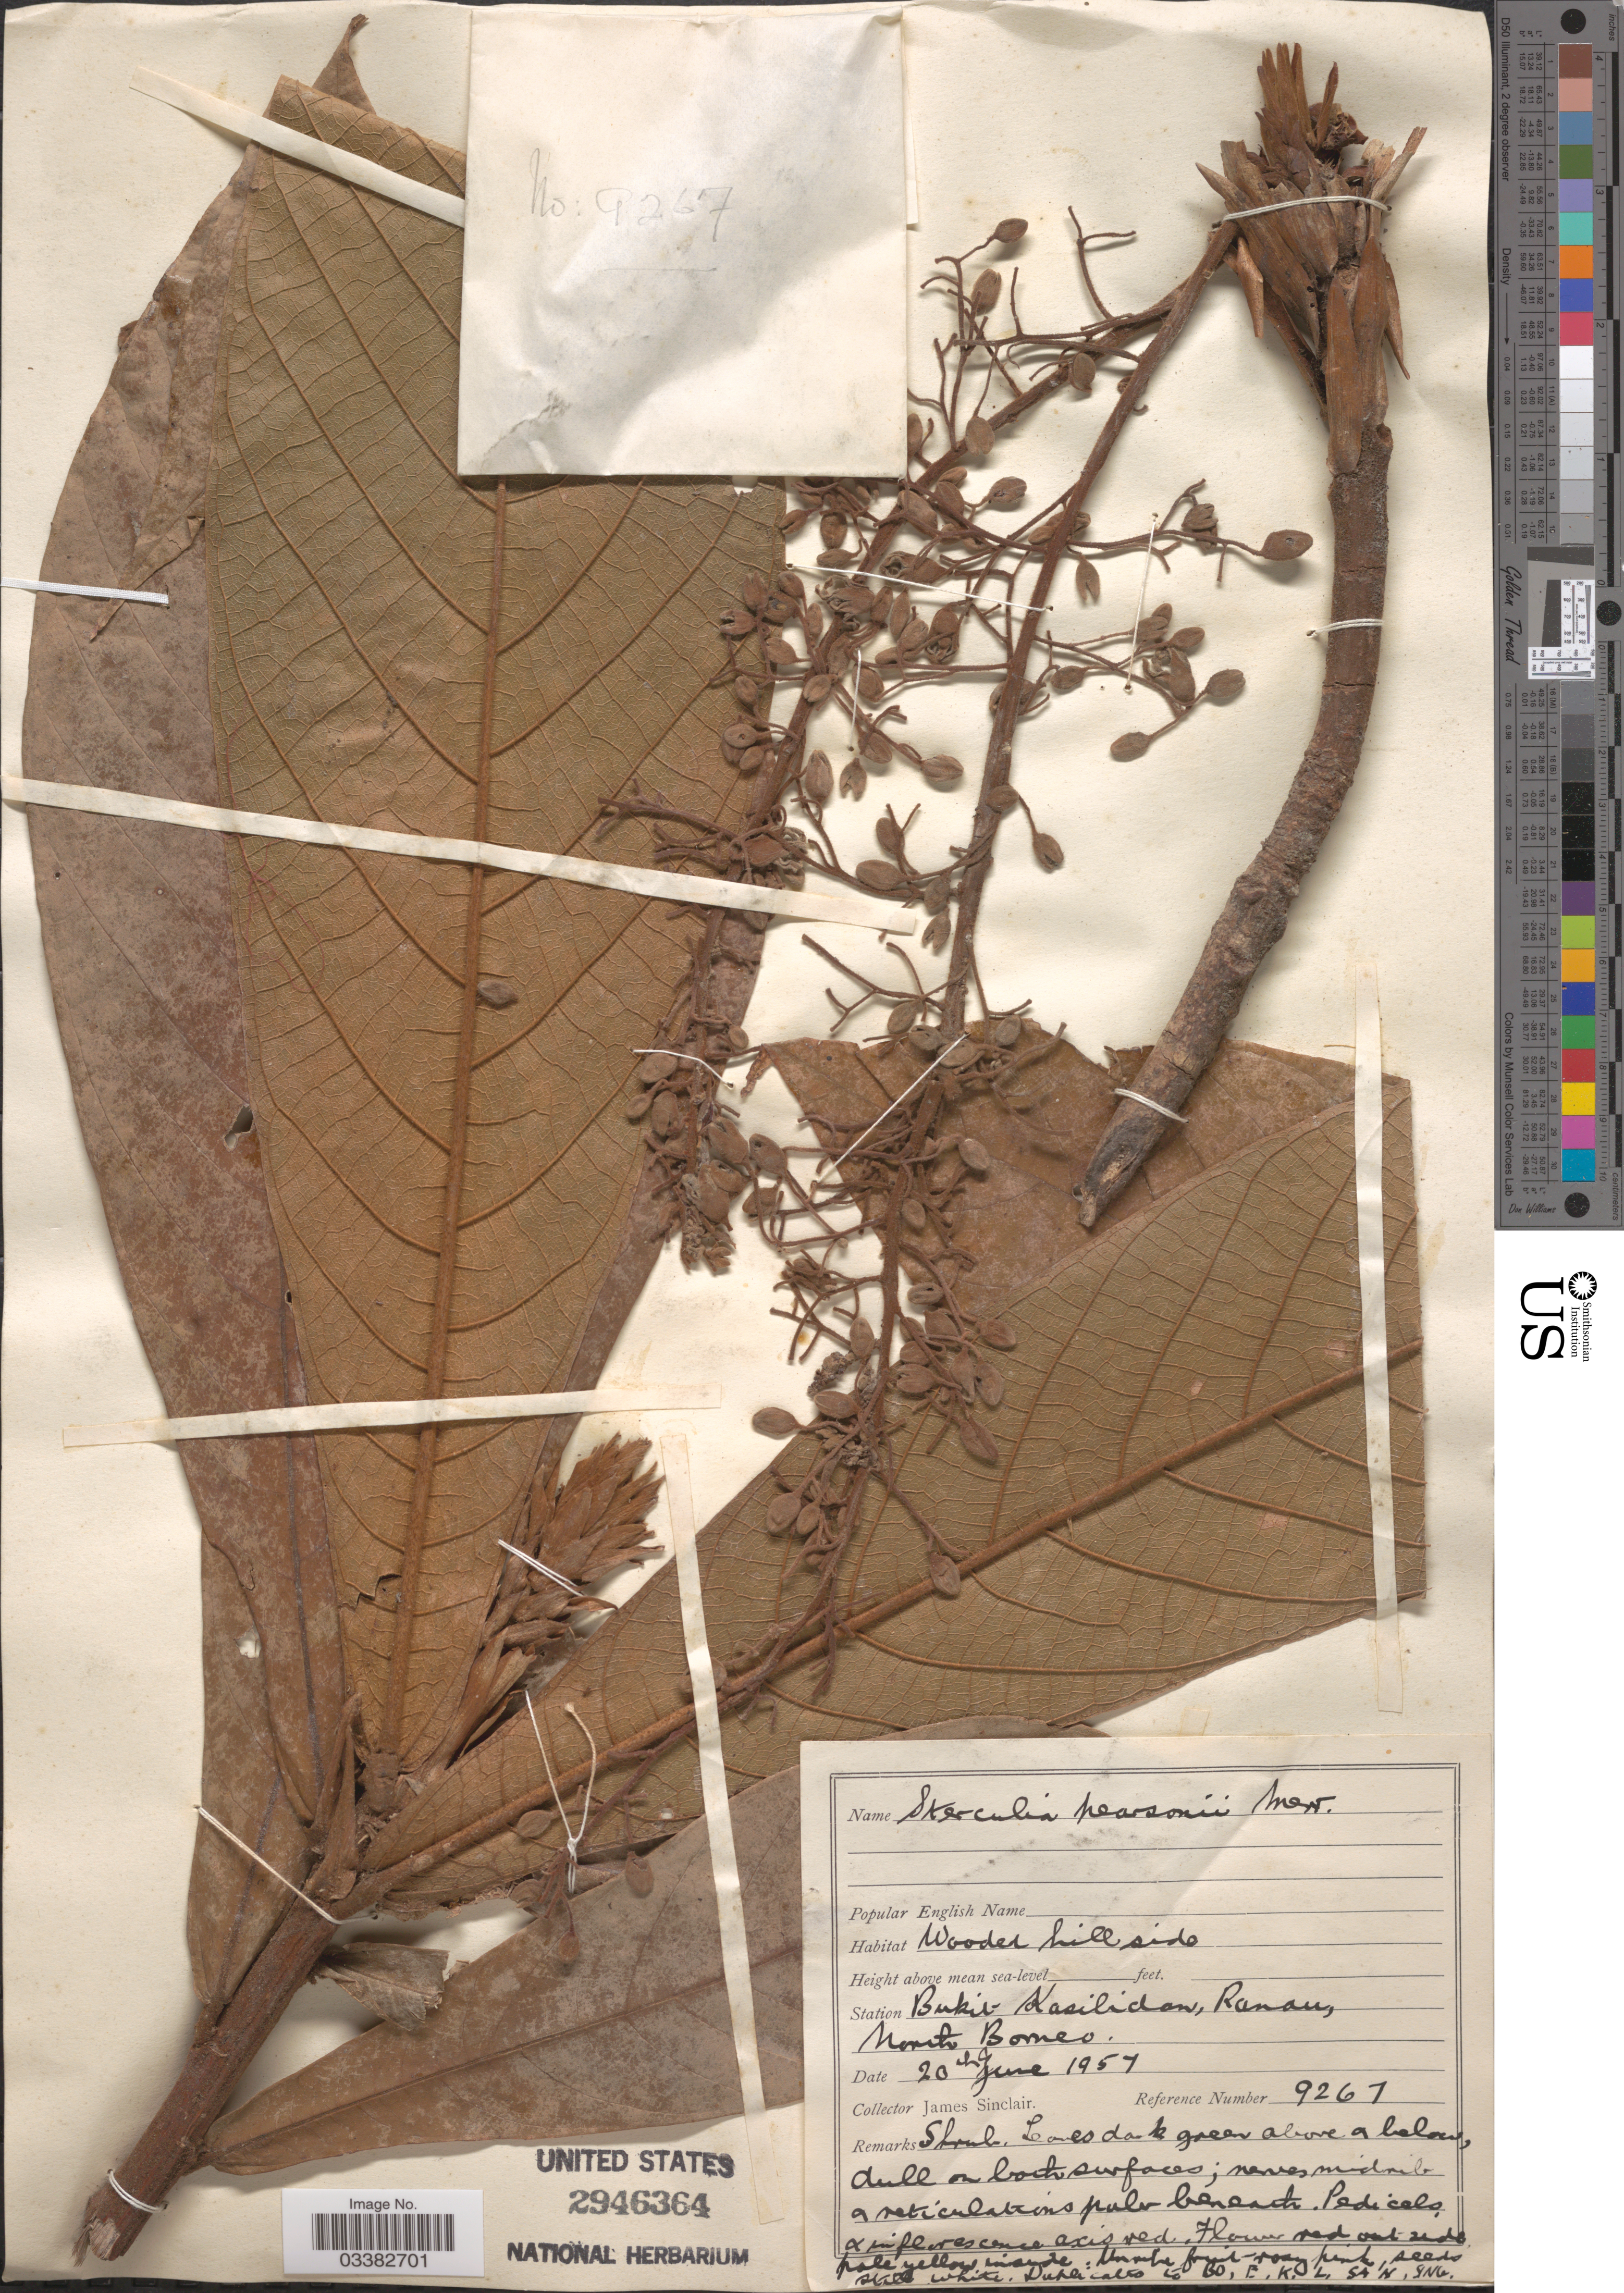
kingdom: Plantae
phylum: Tracheophyta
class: Magnoliopsida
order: Malvales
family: Malvaceae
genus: Sterculia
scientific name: Sterculia pearsonii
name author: Merr.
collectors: J. Sinclair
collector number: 9267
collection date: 1957-06-20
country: Malaysia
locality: Station Bukit Kasildan, Ranau, North Borneo.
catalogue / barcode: US 2946364